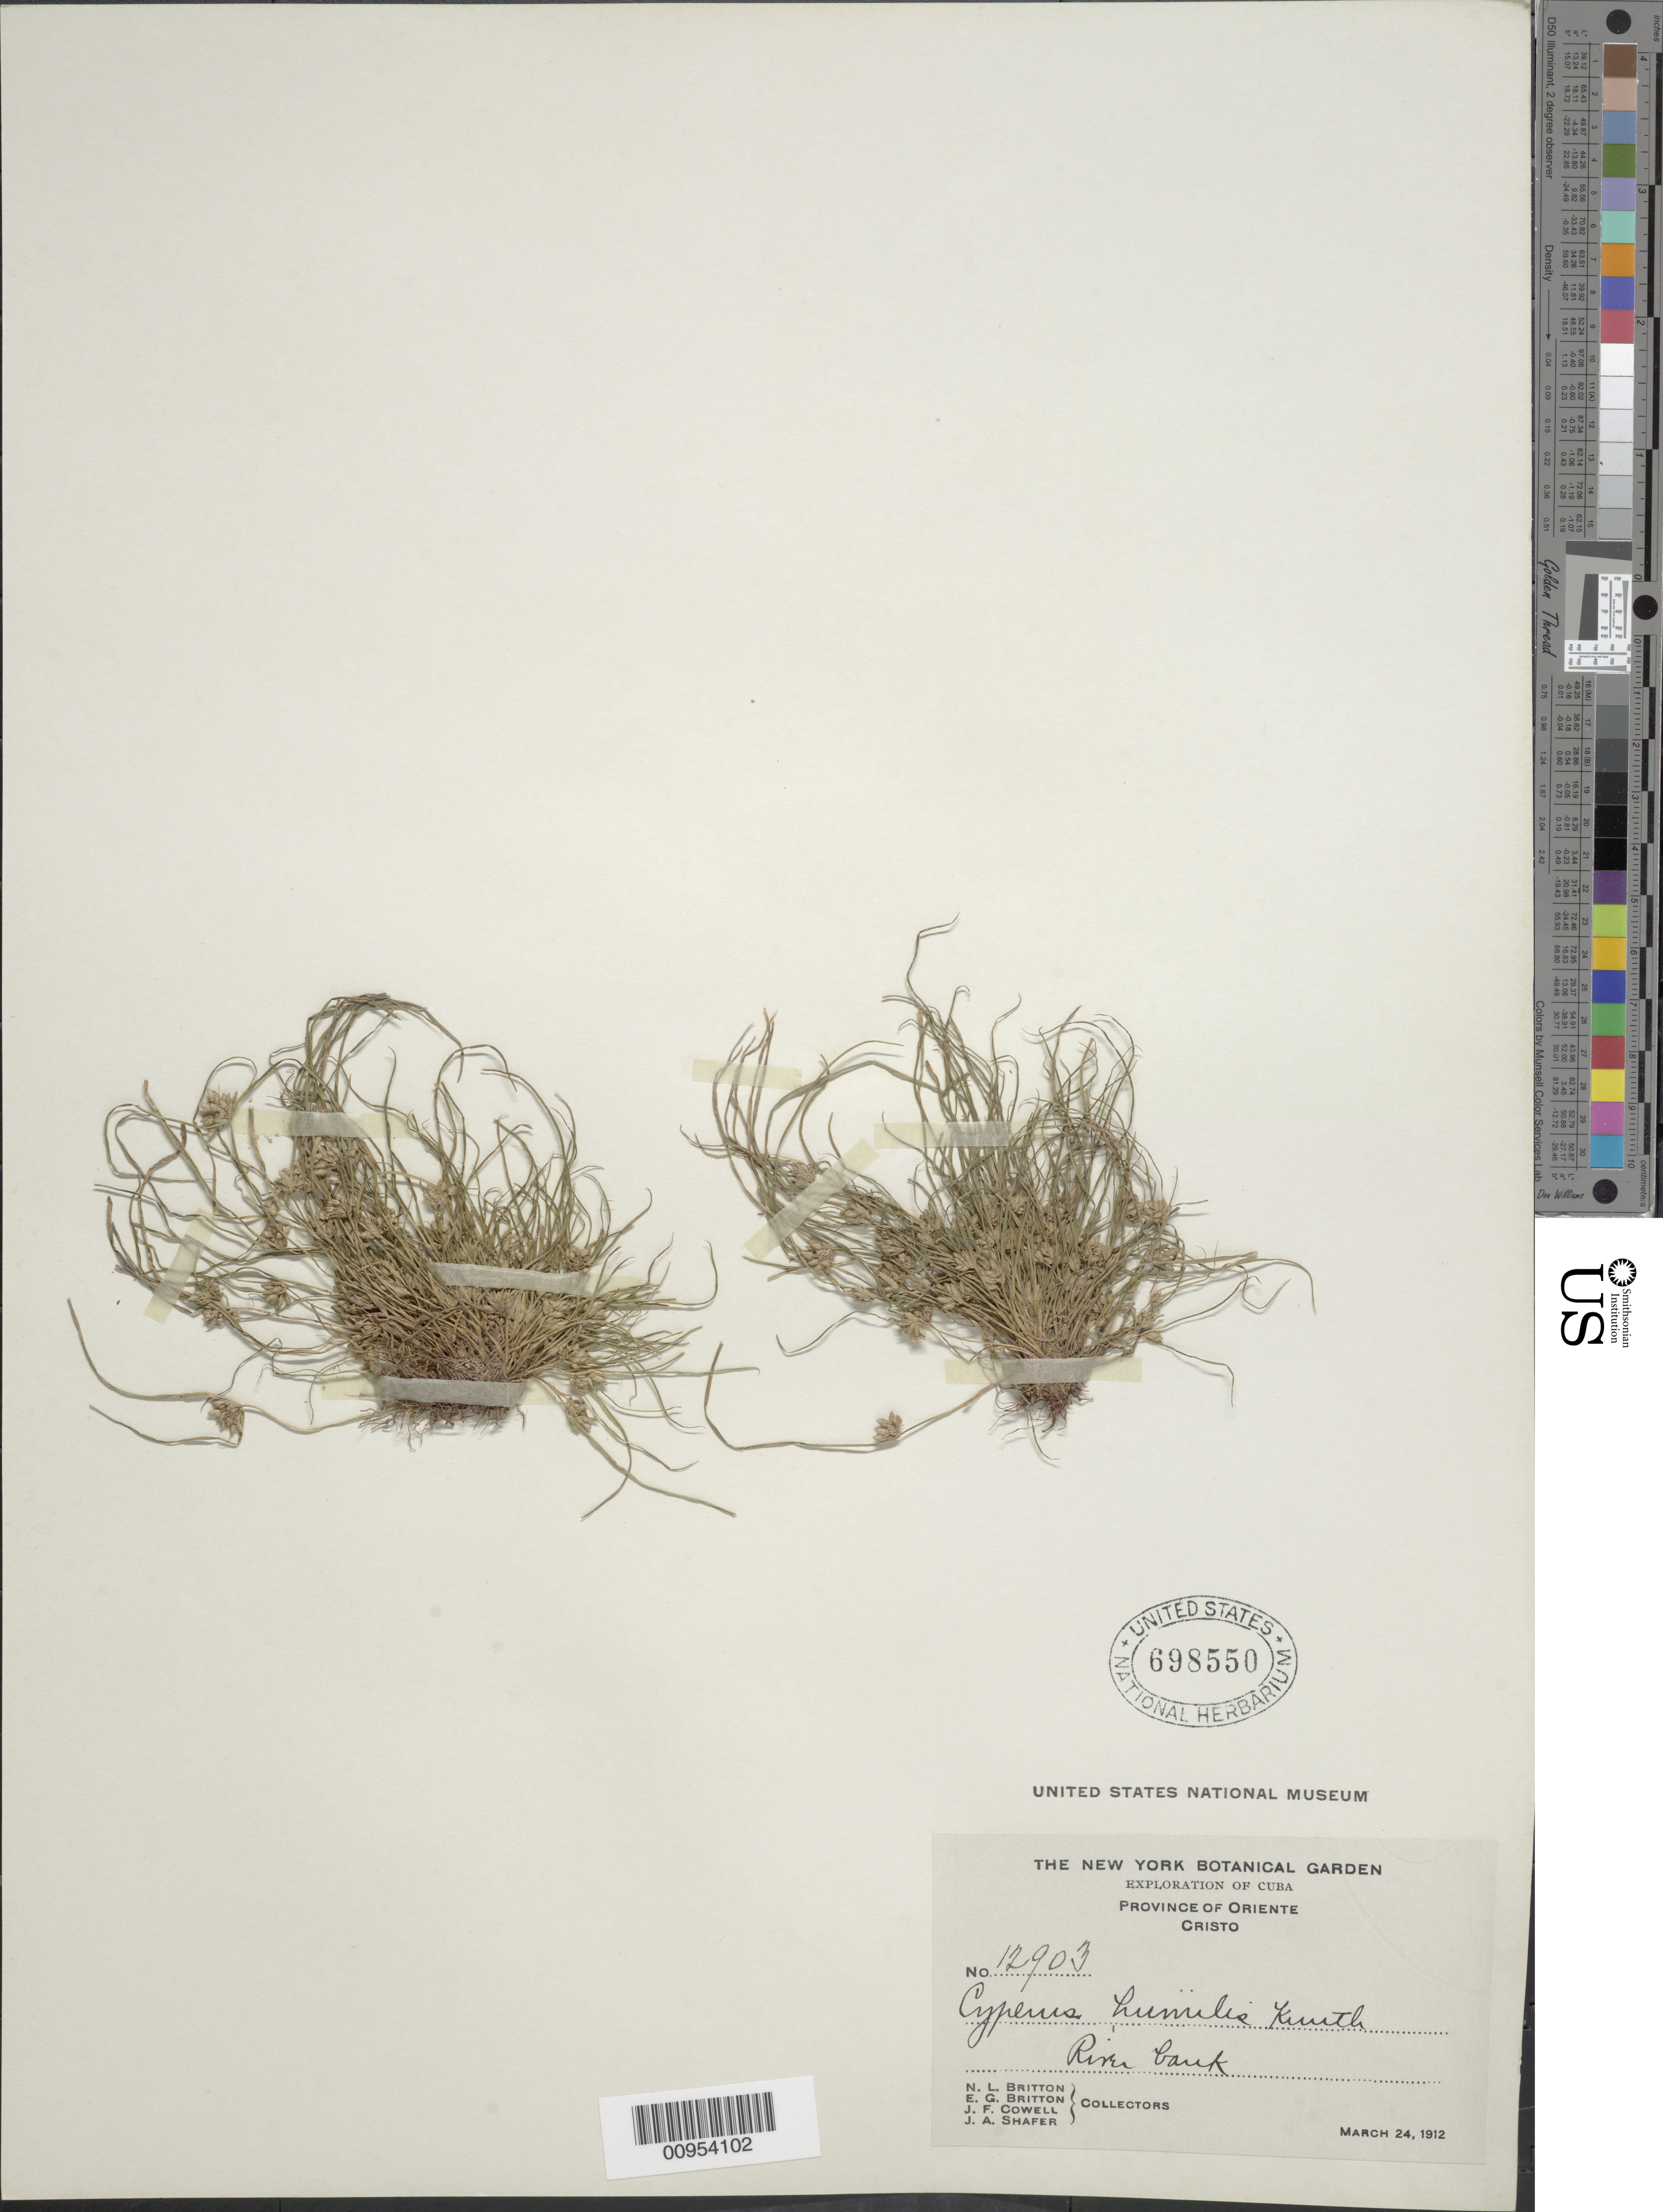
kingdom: Plantae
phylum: Tracheophyta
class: Liliopsida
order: Poales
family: Cyperaceae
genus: Cyperus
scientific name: Cyperus humilis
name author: Kunth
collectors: N. Britton, E. G. Britton, J. F. Cowell & J. A. Shafer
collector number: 12903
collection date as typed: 24 Mar 1912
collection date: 1912-03-24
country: Cuba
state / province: Oriente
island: Cuba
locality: Cristo, river bank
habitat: River bank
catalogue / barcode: US 698550